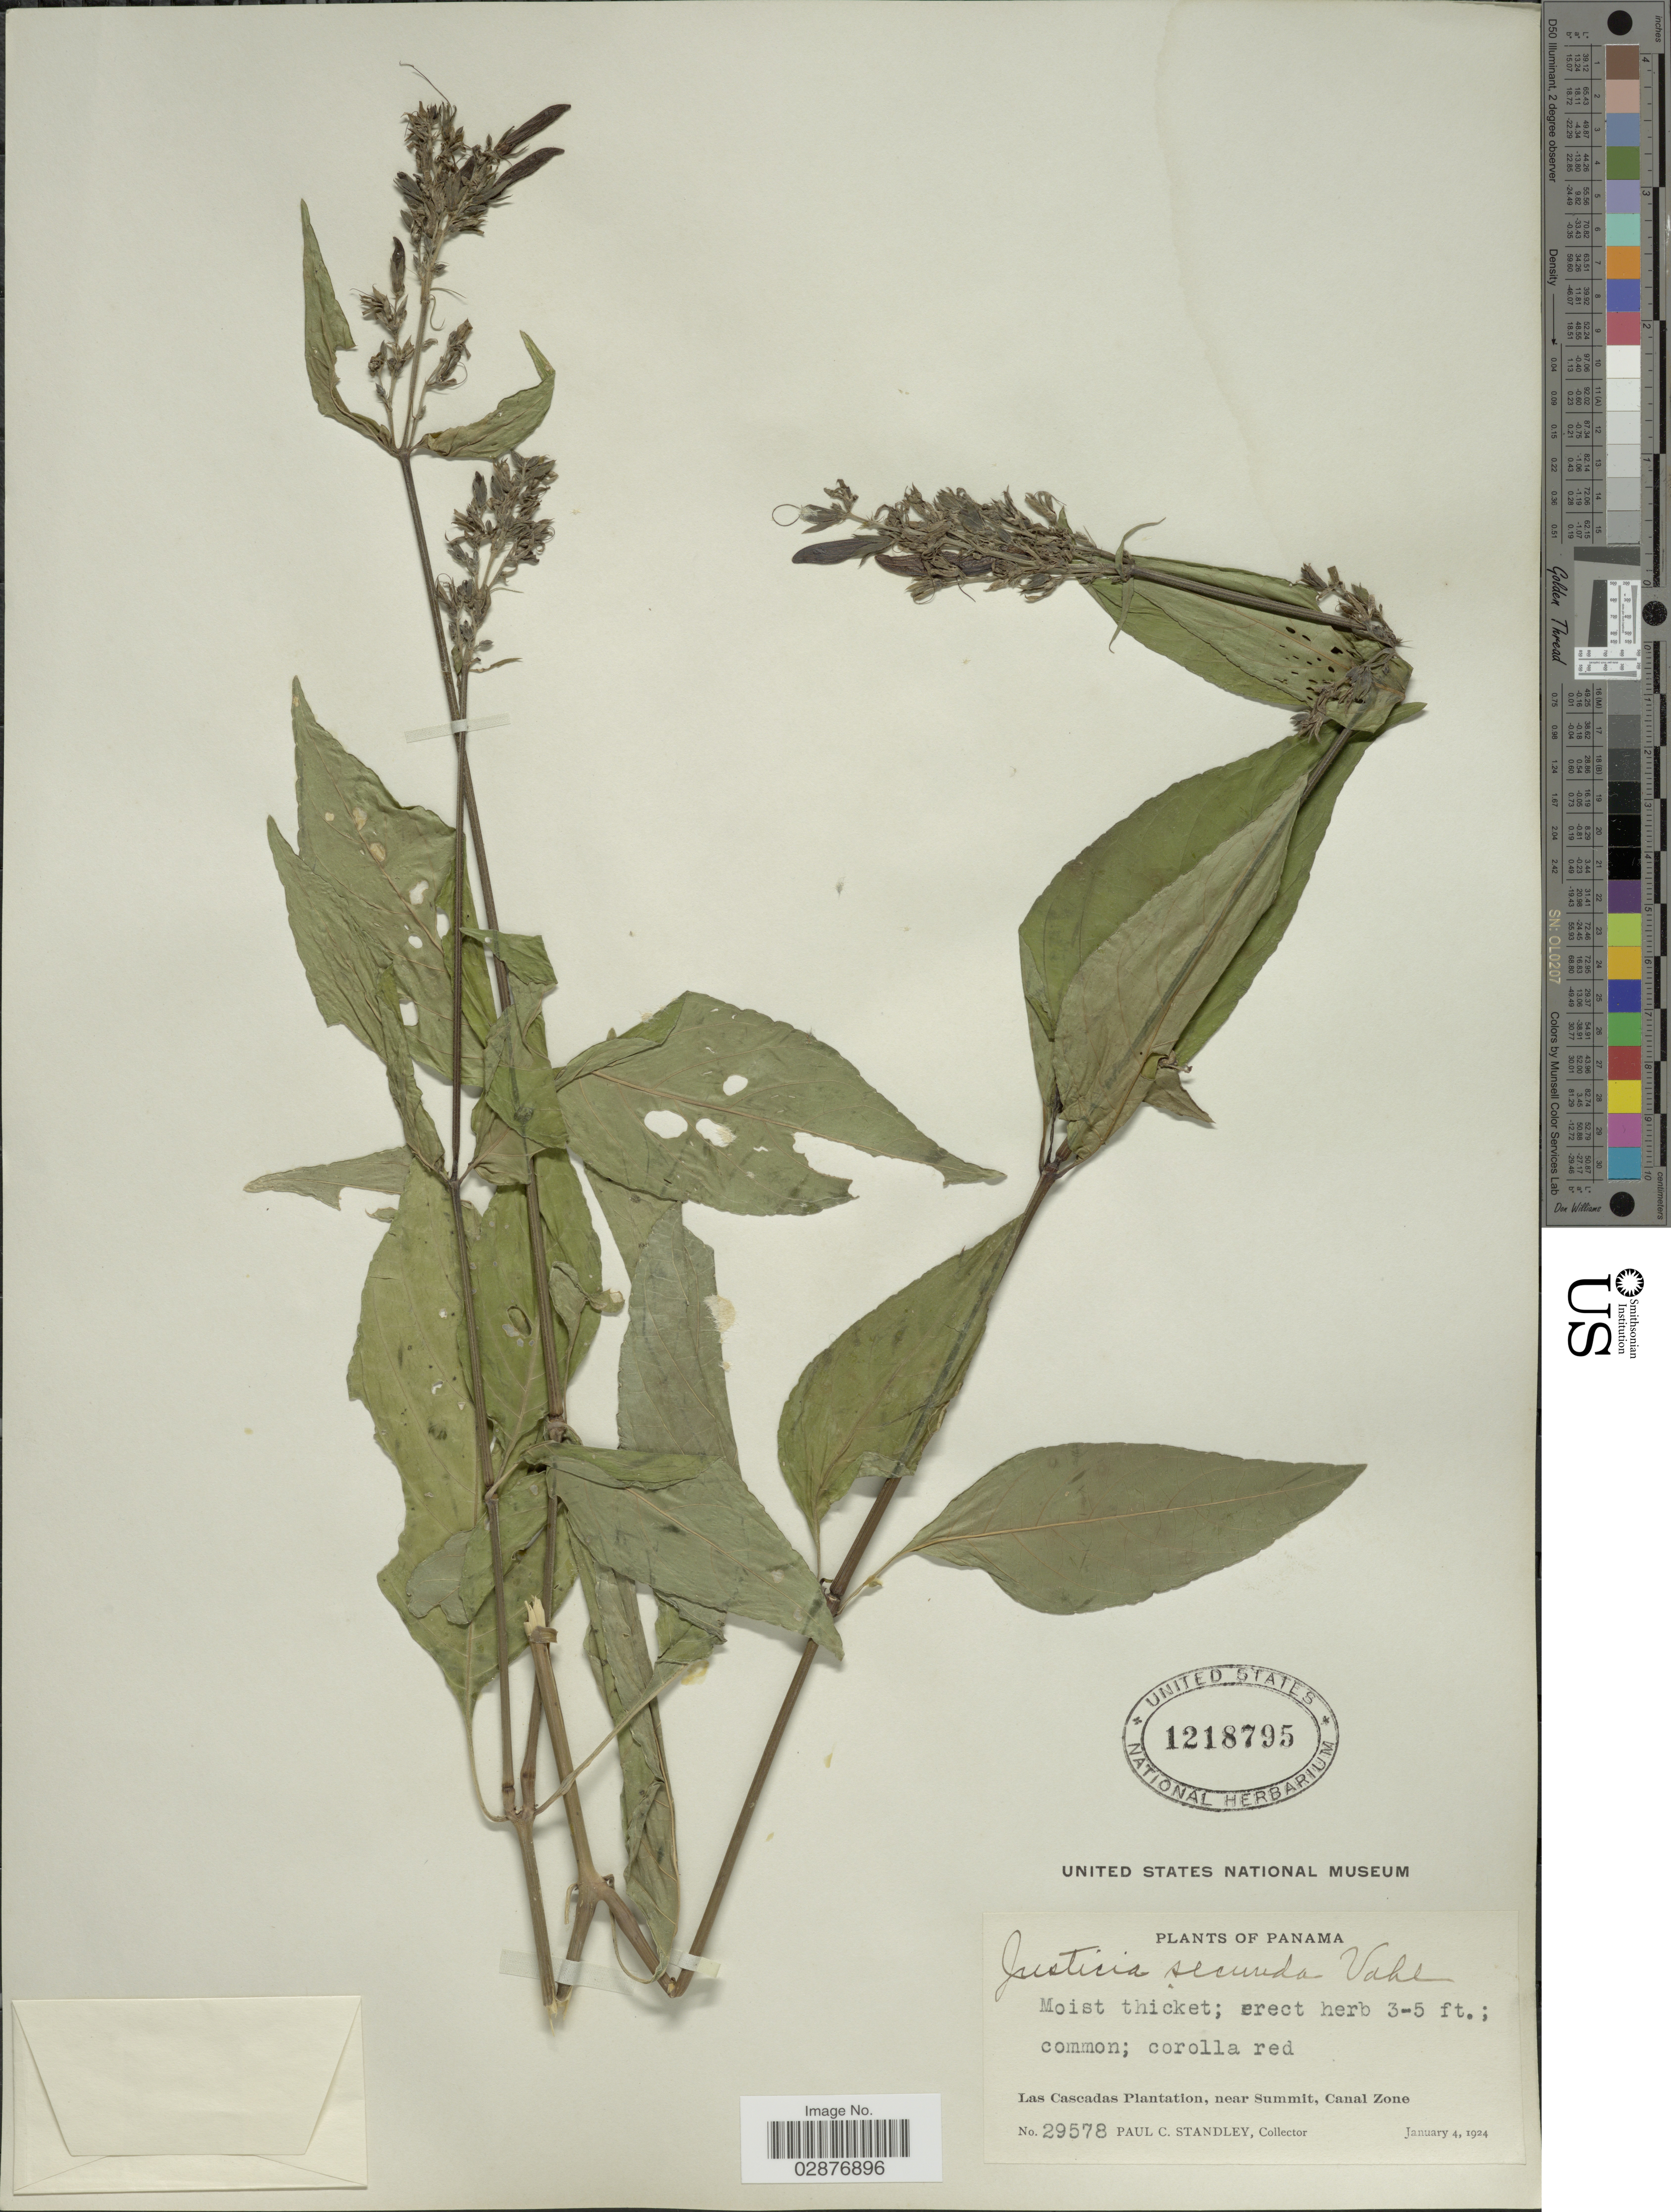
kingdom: Plantae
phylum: Tracheophyta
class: Magnoliopsida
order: Lamiales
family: Acanthaceae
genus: Justicia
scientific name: Justicia secunda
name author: Vahl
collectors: P. C. Standley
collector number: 29578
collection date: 1924-01-04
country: Panama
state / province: Colón / Panamá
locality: Las Cascadas Plantation, near Summit, Canal Zone.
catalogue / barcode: US 1218795